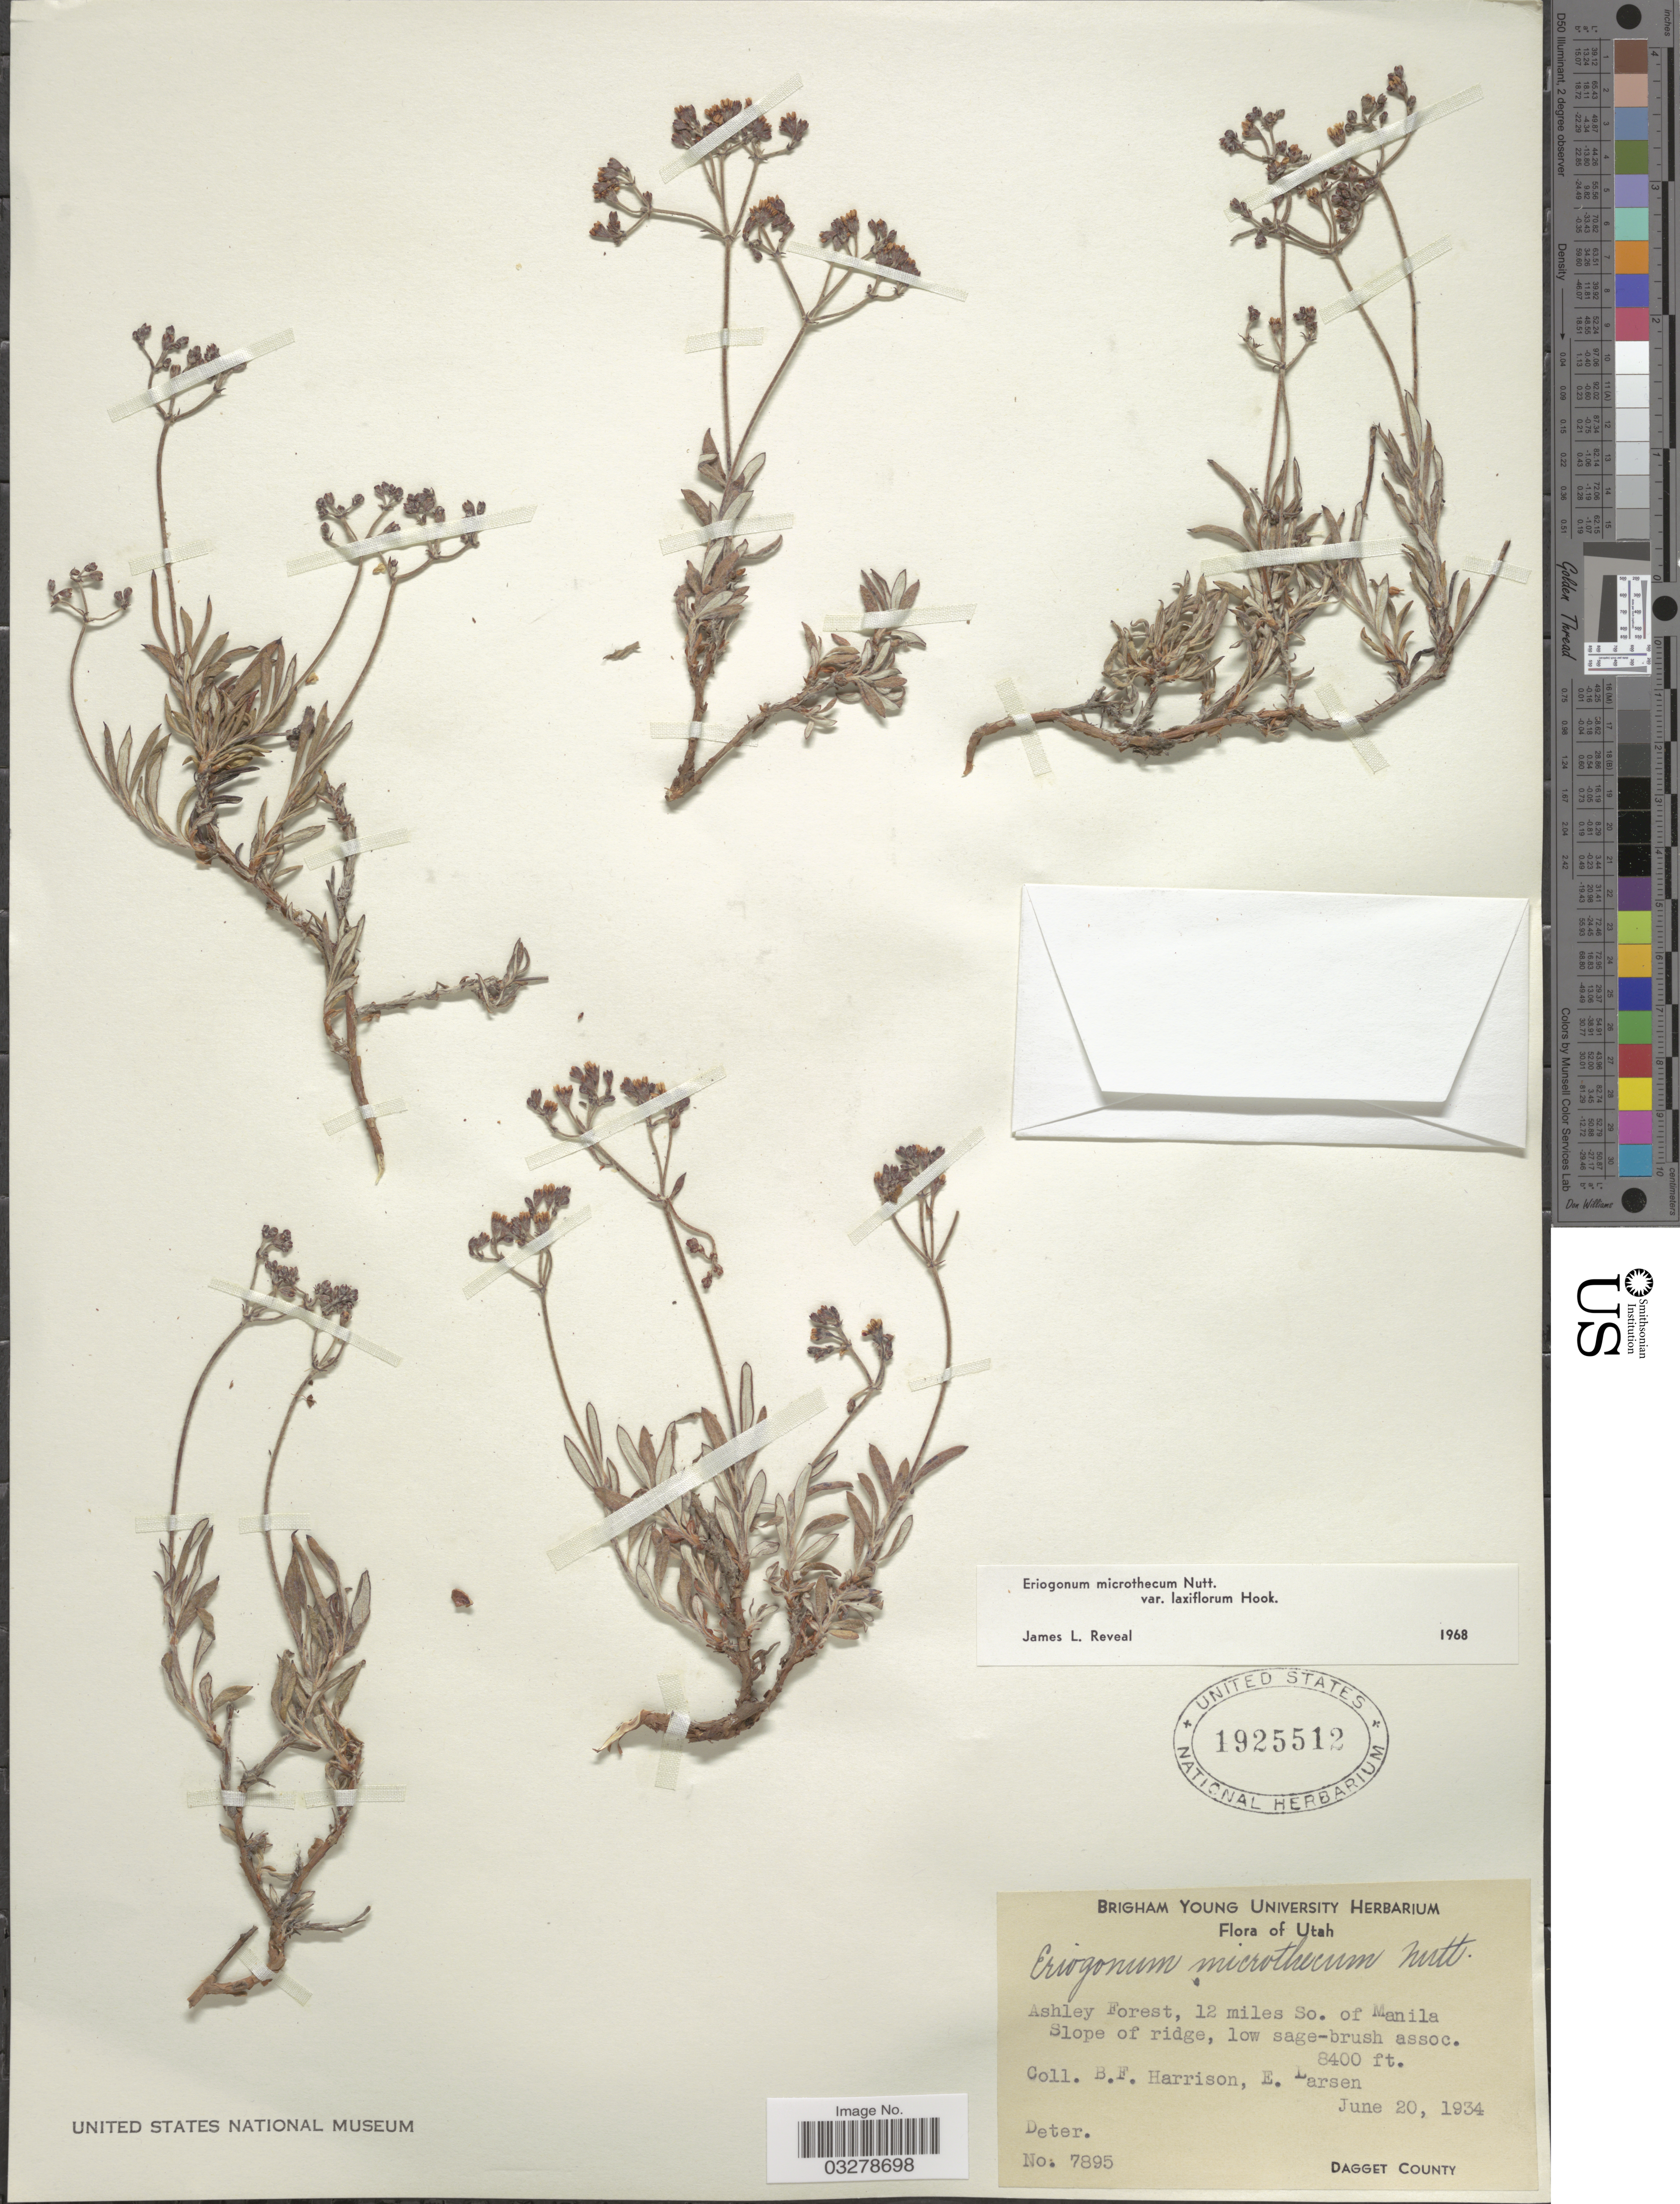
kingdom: Plantae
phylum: Tracheophyta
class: Magnoliopsida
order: Caryophyllales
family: Polygonaceae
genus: Eriogonum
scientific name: Eriogonum microtheca var. laxiflorum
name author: Hook.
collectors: B. F. Harrison & E. Larsen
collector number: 7895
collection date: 1934-06-20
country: United States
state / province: Utah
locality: Ashley Forest, 12 miles So. of Manila Slope of ridge. Dagget County.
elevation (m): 2560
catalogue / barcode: US 1925512